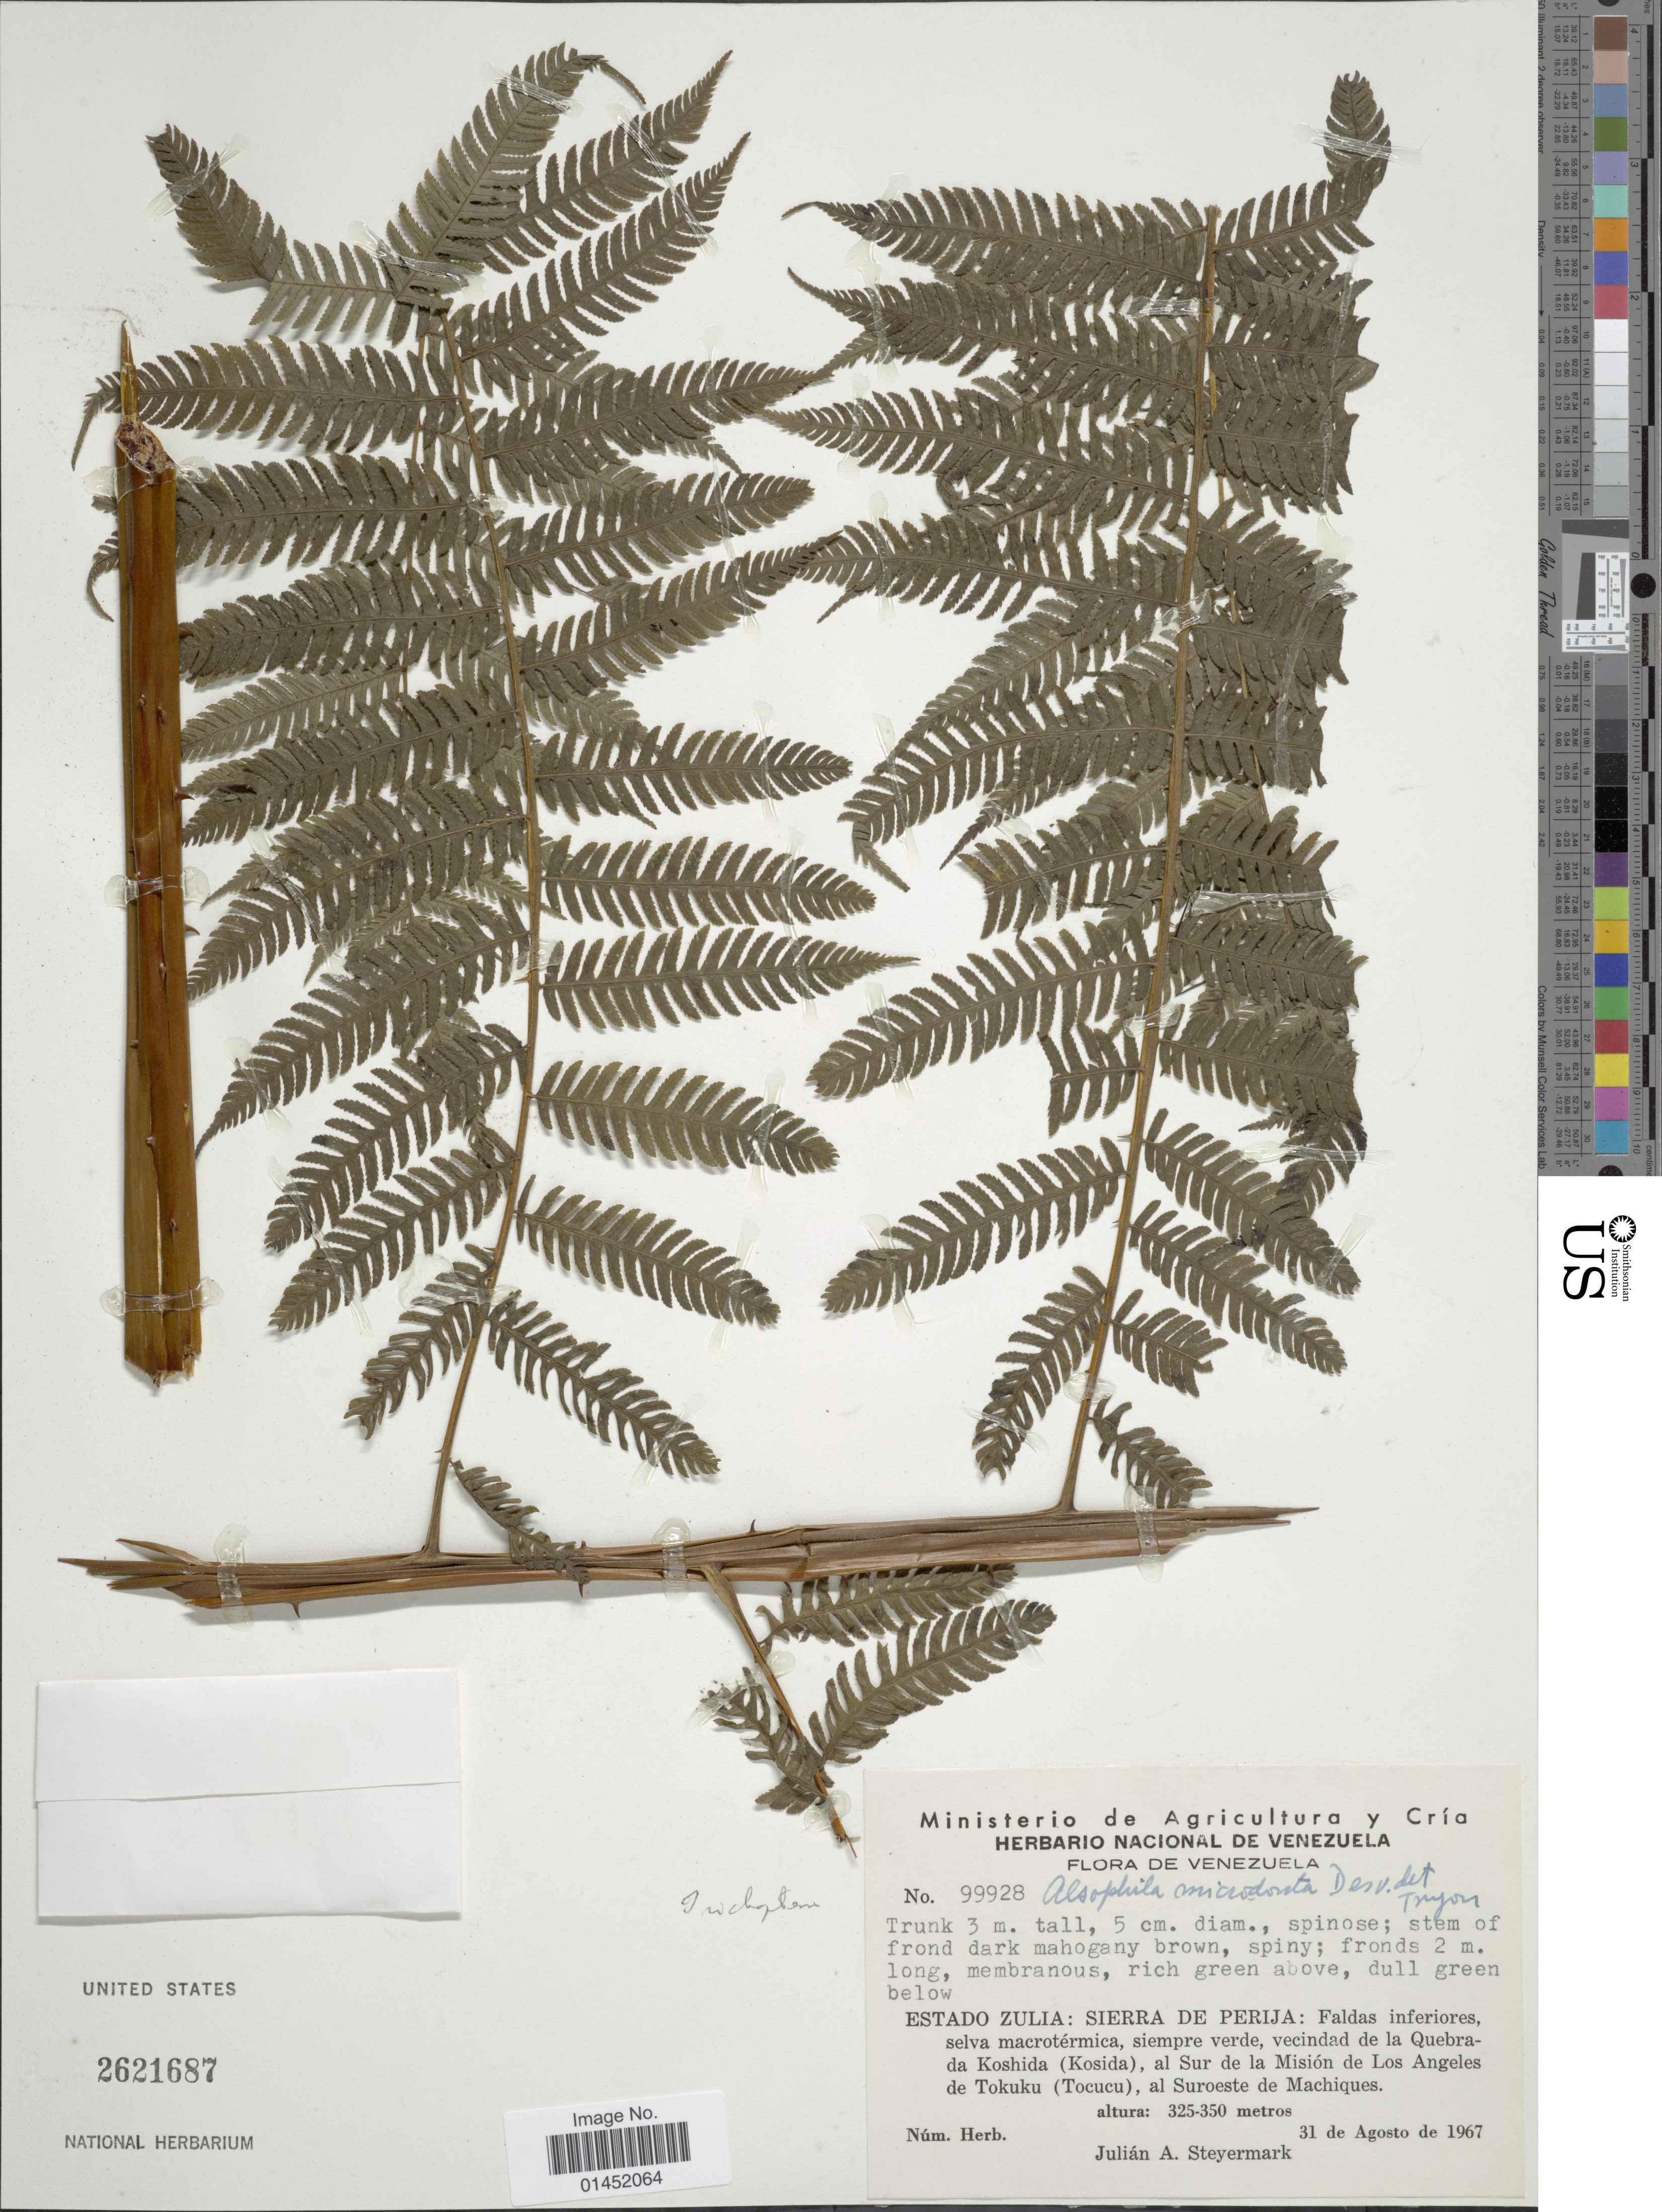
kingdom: Plantae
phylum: Tracheophyta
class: Polypodiopsida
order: Cyatheales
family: Cyatheaceae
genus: Cyathea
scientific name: Cyathea microdonta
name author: (Desv.) Domin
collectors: J. Steyermark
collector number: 99928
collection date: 1967-08-31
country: Venezuela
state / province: Zulia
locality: Sierra de Pereja: vecindad de la Quebrada Koshida (Kosida), al Sur de la Misión de Los Angeles de Tokuku (Tocucu), al Suroeste de Machiques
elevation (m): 325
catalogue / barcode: US 2621687